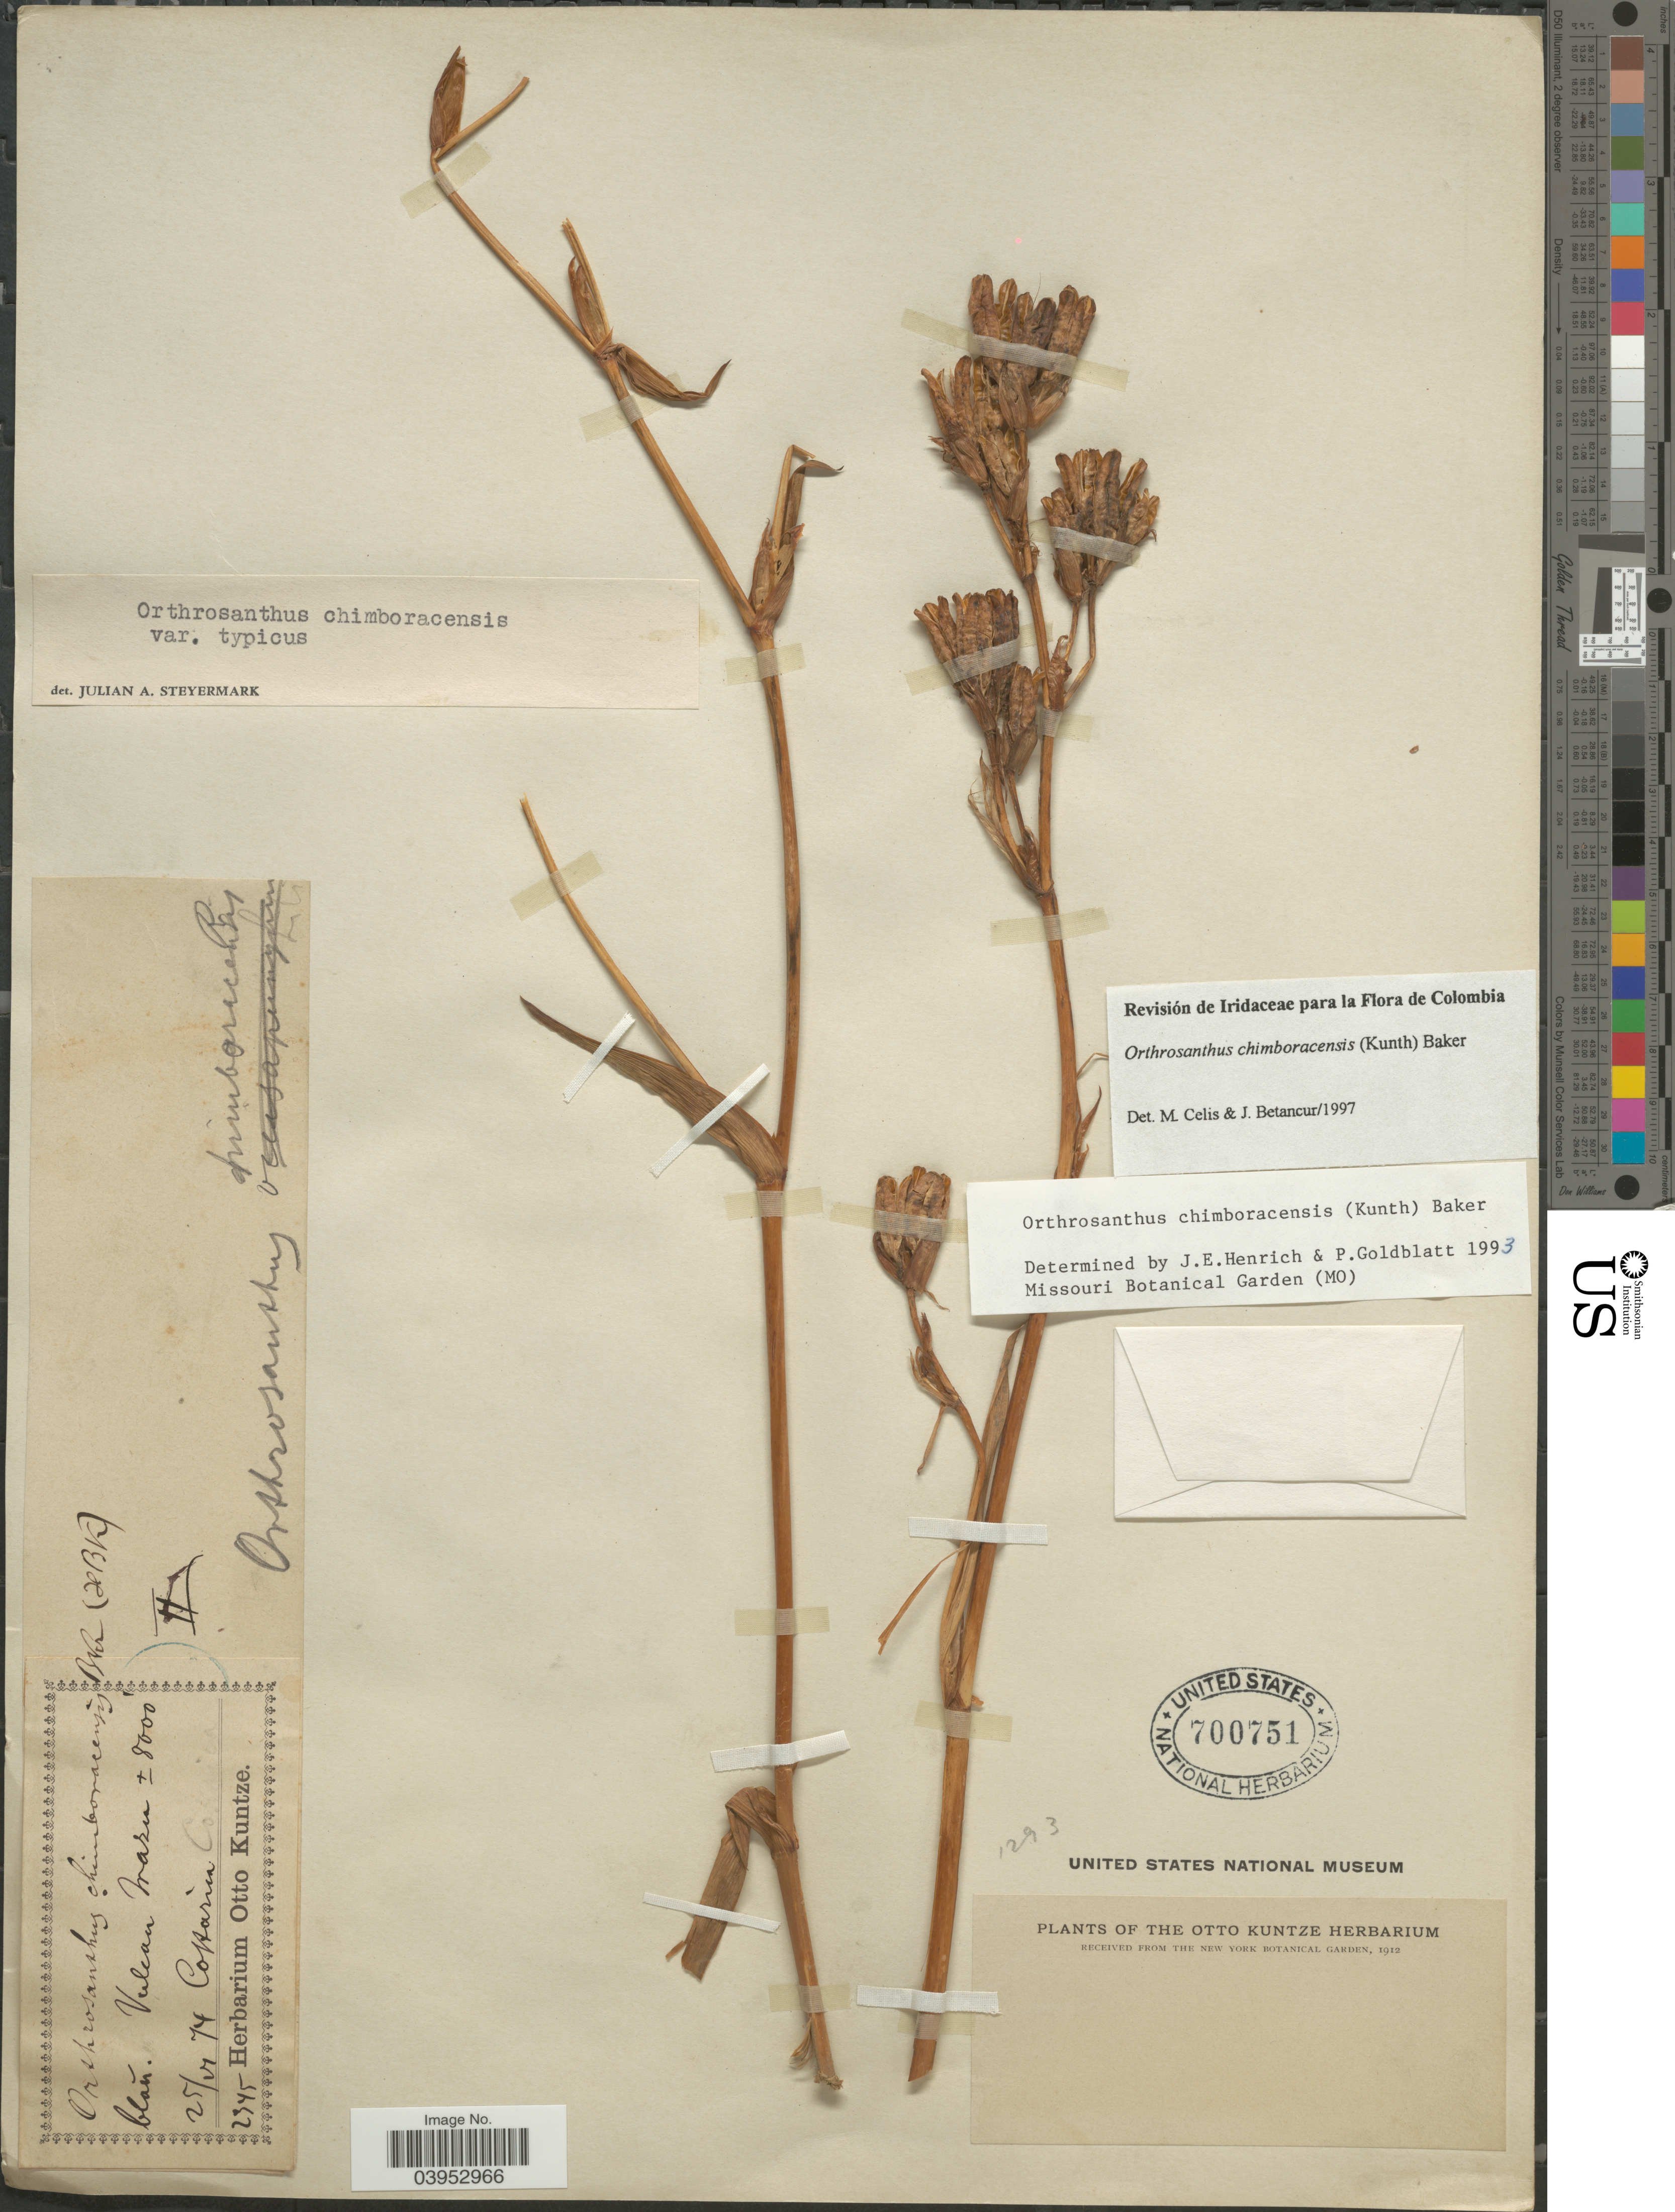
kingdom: Plantae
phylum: Tracheophyta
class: Liliopsida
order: Asparagales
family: Iridaceae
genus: Orthrosanthus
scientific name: Orthrosanthus chimboracensis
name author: (Kunth) Baker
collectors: ex herb. Otto Kuntze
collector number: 2345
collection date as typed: Transcribed d/m/y: 25/6/74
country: Costa Rica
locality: Volcan Irazu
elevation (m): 2438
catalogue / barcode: US 700751